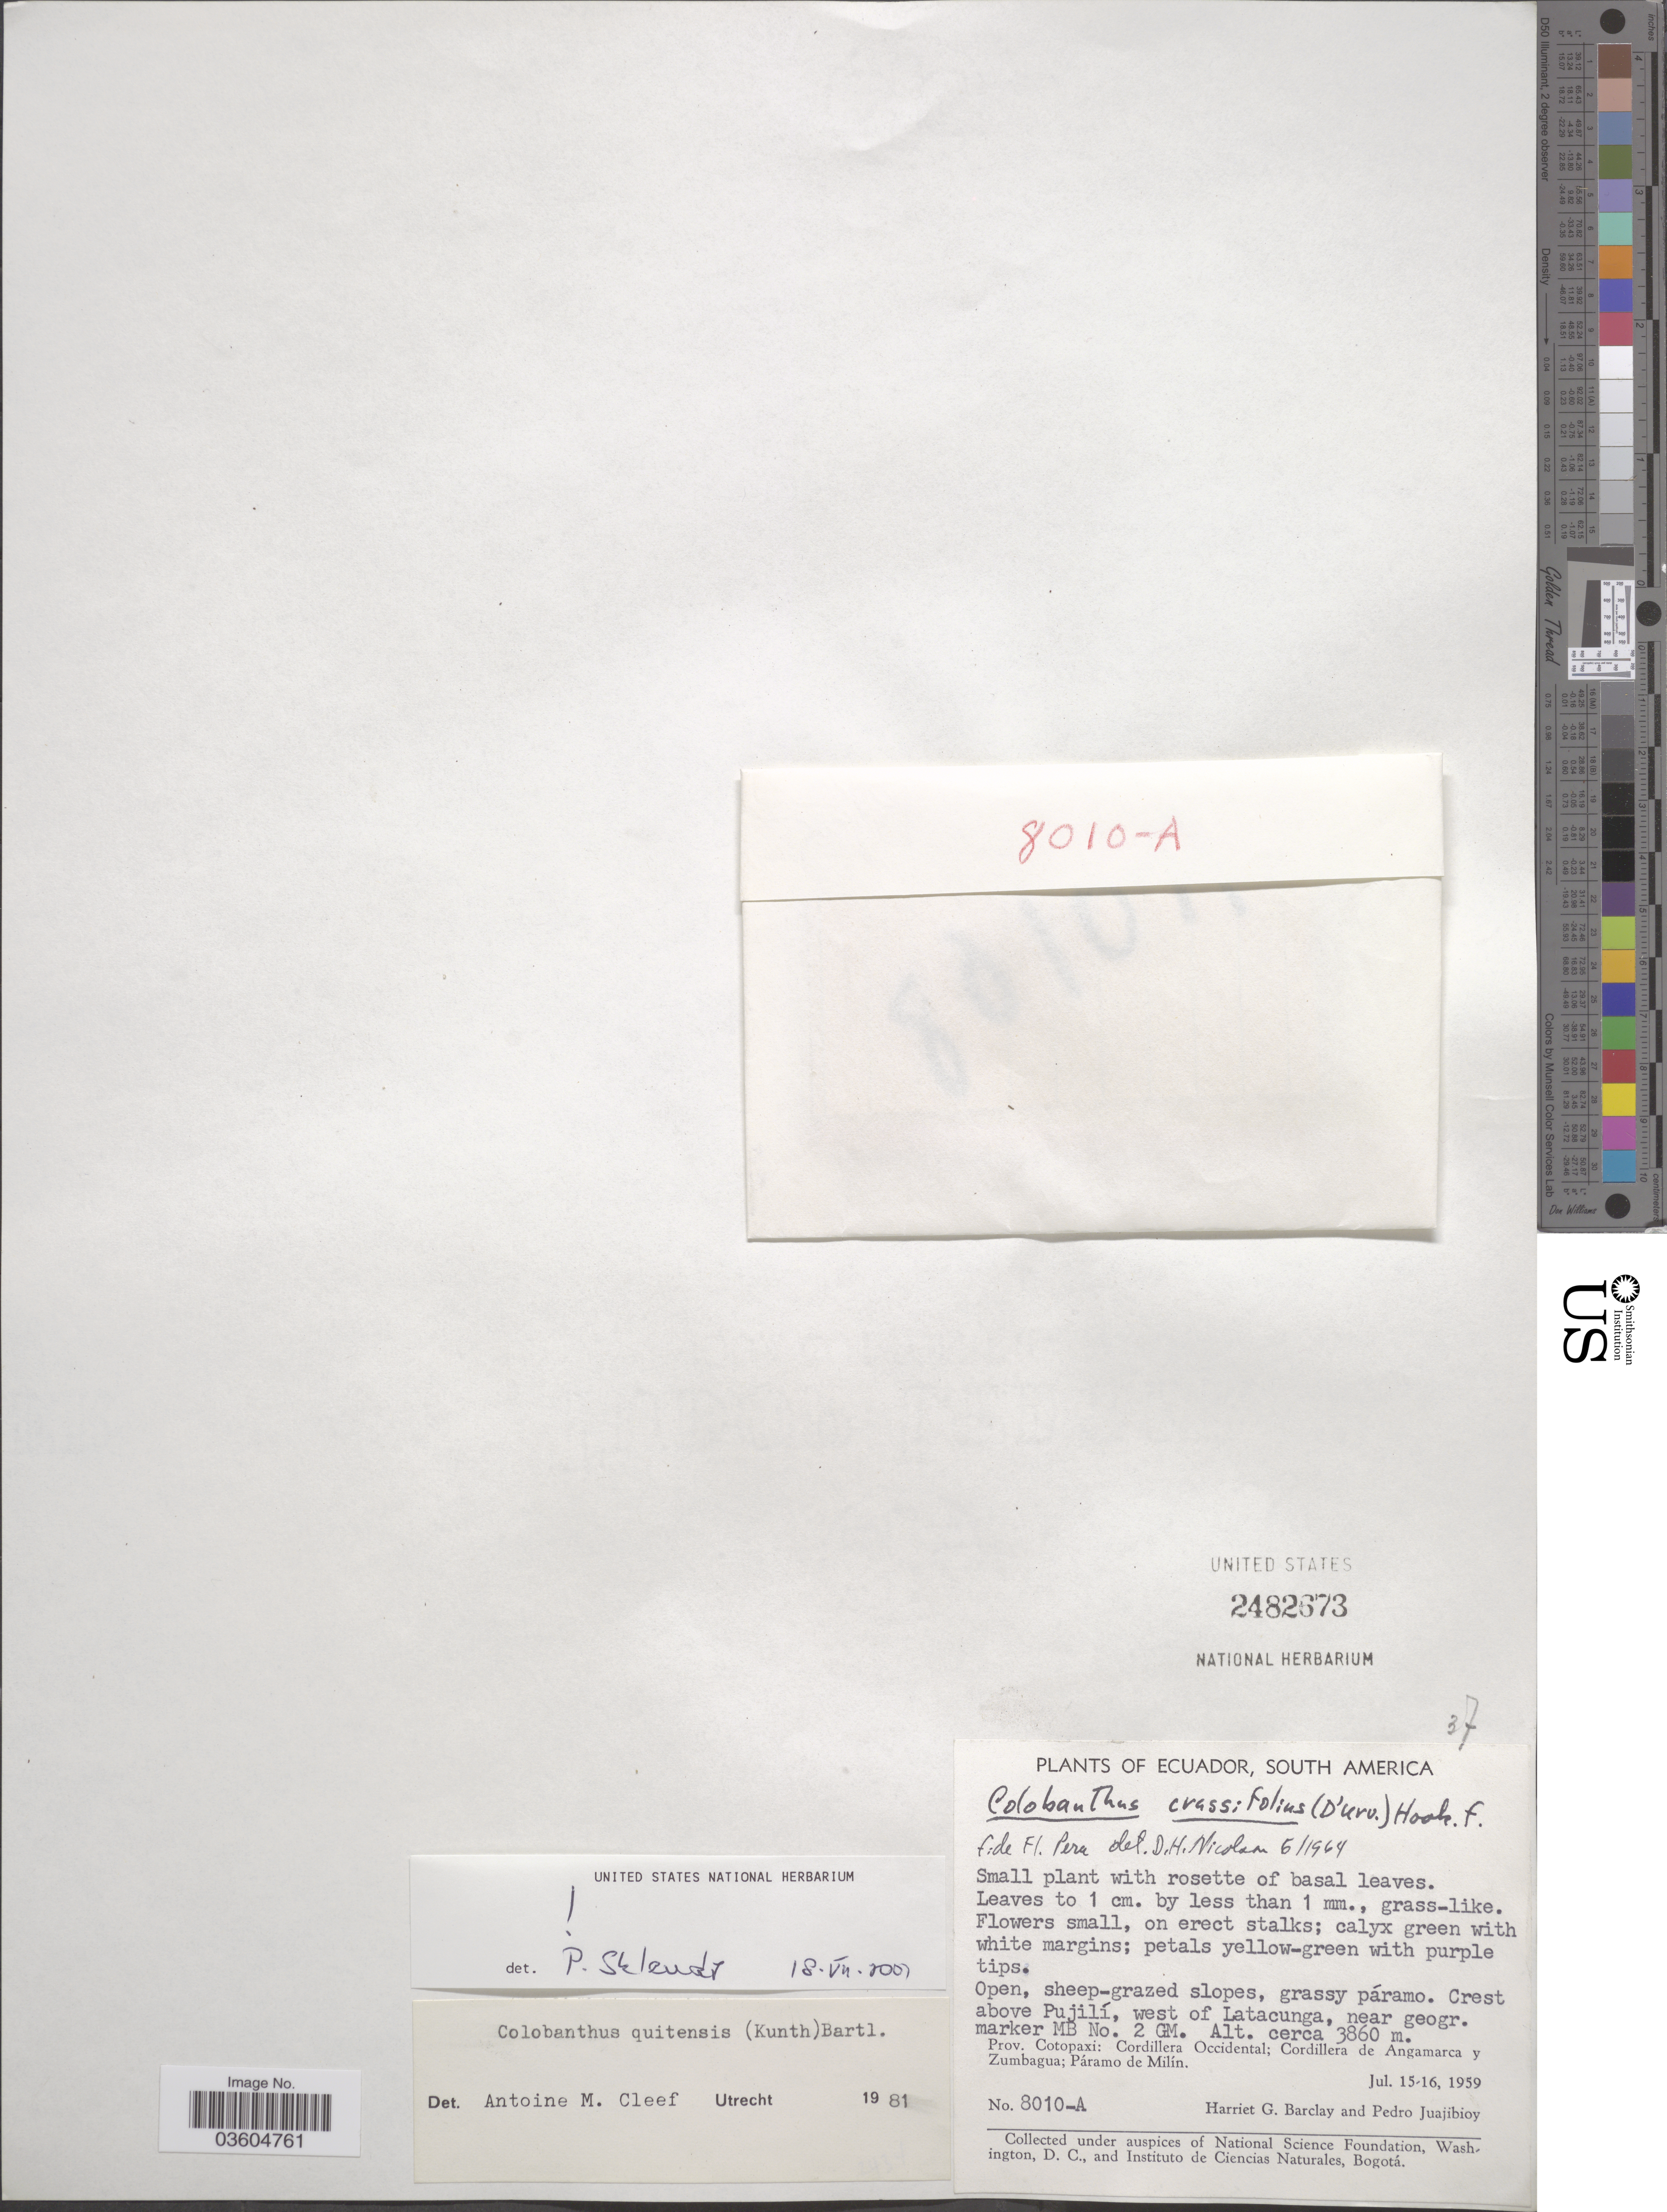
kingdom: Plantae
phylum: Tracheophyta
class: Magnoliopsida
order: Caryophyllales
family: Caryophyllaceae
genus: Colobanthus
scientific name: Colobanthus quitensis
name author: (Kunth) Bartl.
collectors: H. G. Barclay & P. Juajibioy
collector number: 8010-A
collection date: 1959-07-15/1959-07-16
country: Ecuador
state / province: Cotopaxi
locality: Crest above Pujilí, west of Latacunga, near geogr. marker MB No. 2 GM. Cordillera Occidental; Cordillera de Angamarca y Zumbagua; Páramo de Milín.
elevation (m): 3860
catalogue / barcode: US 2482673